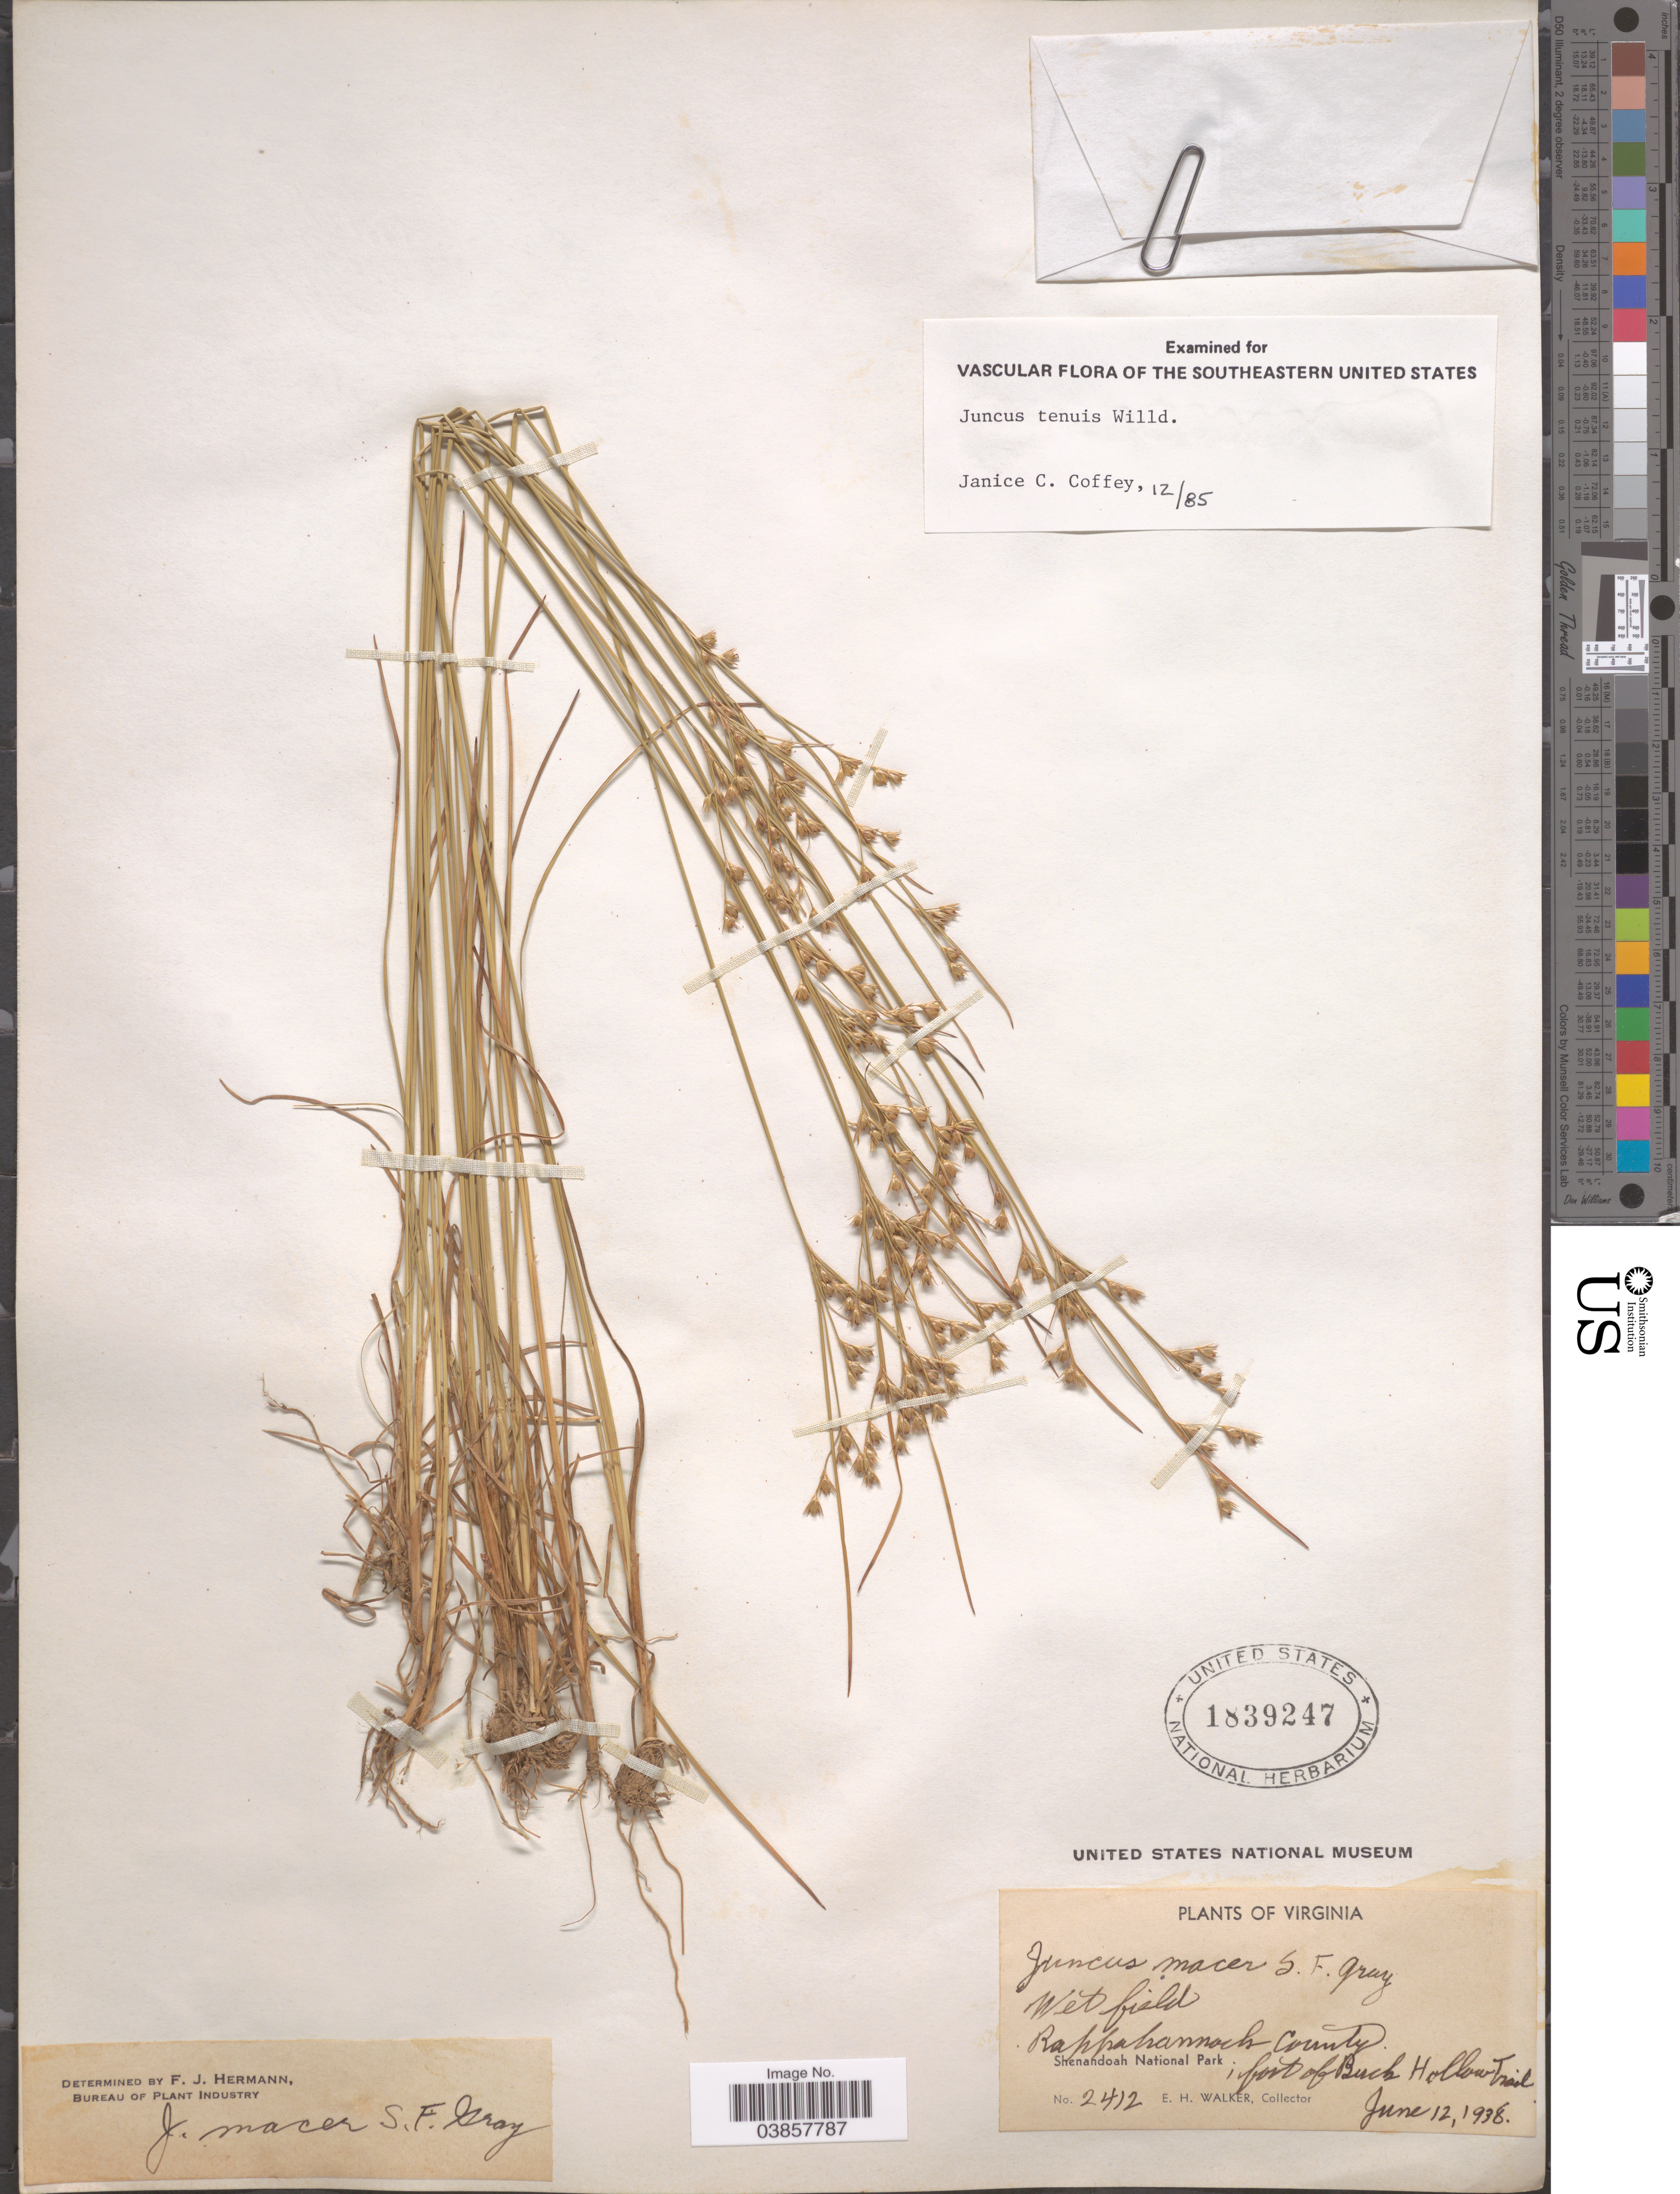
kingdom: Plantae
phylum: Tracheophyta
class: Liliopsida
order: Poales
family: Juncaceae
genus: Juncus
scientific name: Juncus tenuis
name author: Willd.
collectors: E. H. Walker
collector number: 2412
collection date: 1938-06-12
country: United States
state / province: Virginia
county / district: Rappahannock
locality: Wet field. Rappahannock County; fort of Buch Hollow Trail. Shenandoah National Park.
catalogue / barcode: US 1839247